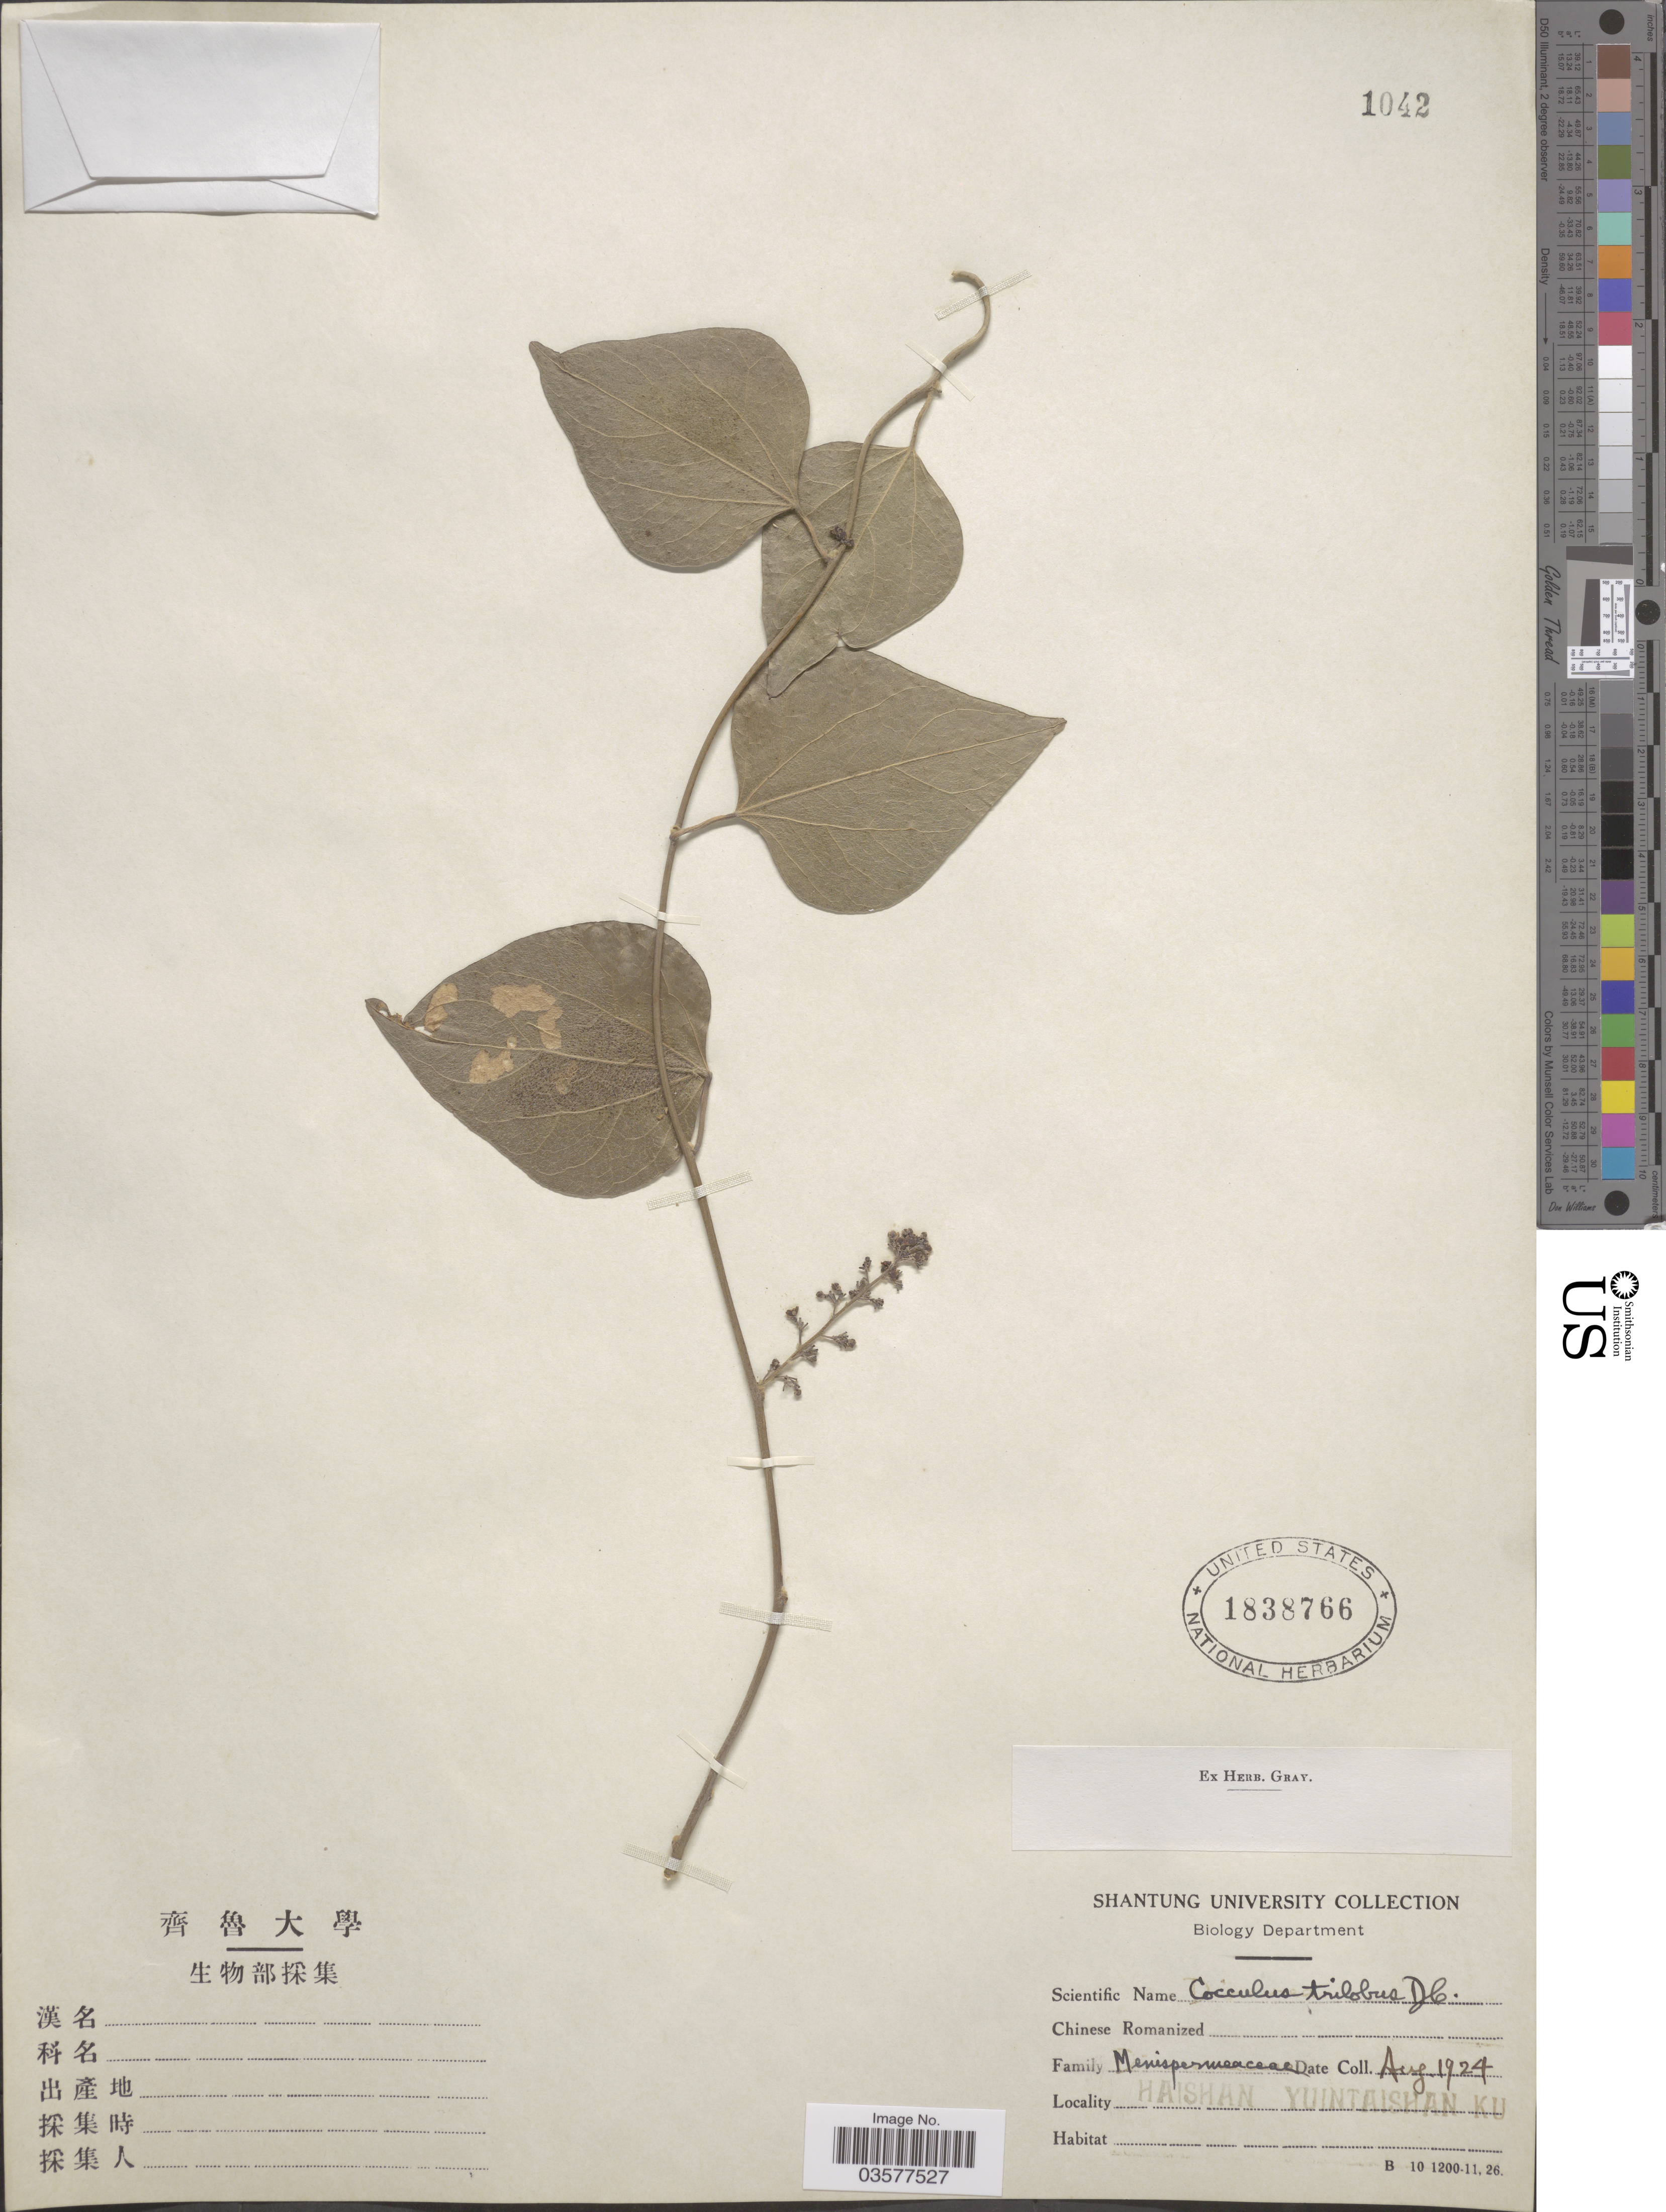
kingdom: Plantae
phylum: Tracheophyta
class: Magnoliopsida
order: Ranunculales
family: Menispermaceae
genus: Cocculus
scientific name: Cocculus orbiculatus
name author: (L.) DC.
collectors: Shantung University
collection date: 1924-08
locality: Haishan Yuintaishan Ku.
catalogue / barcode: US 1838766